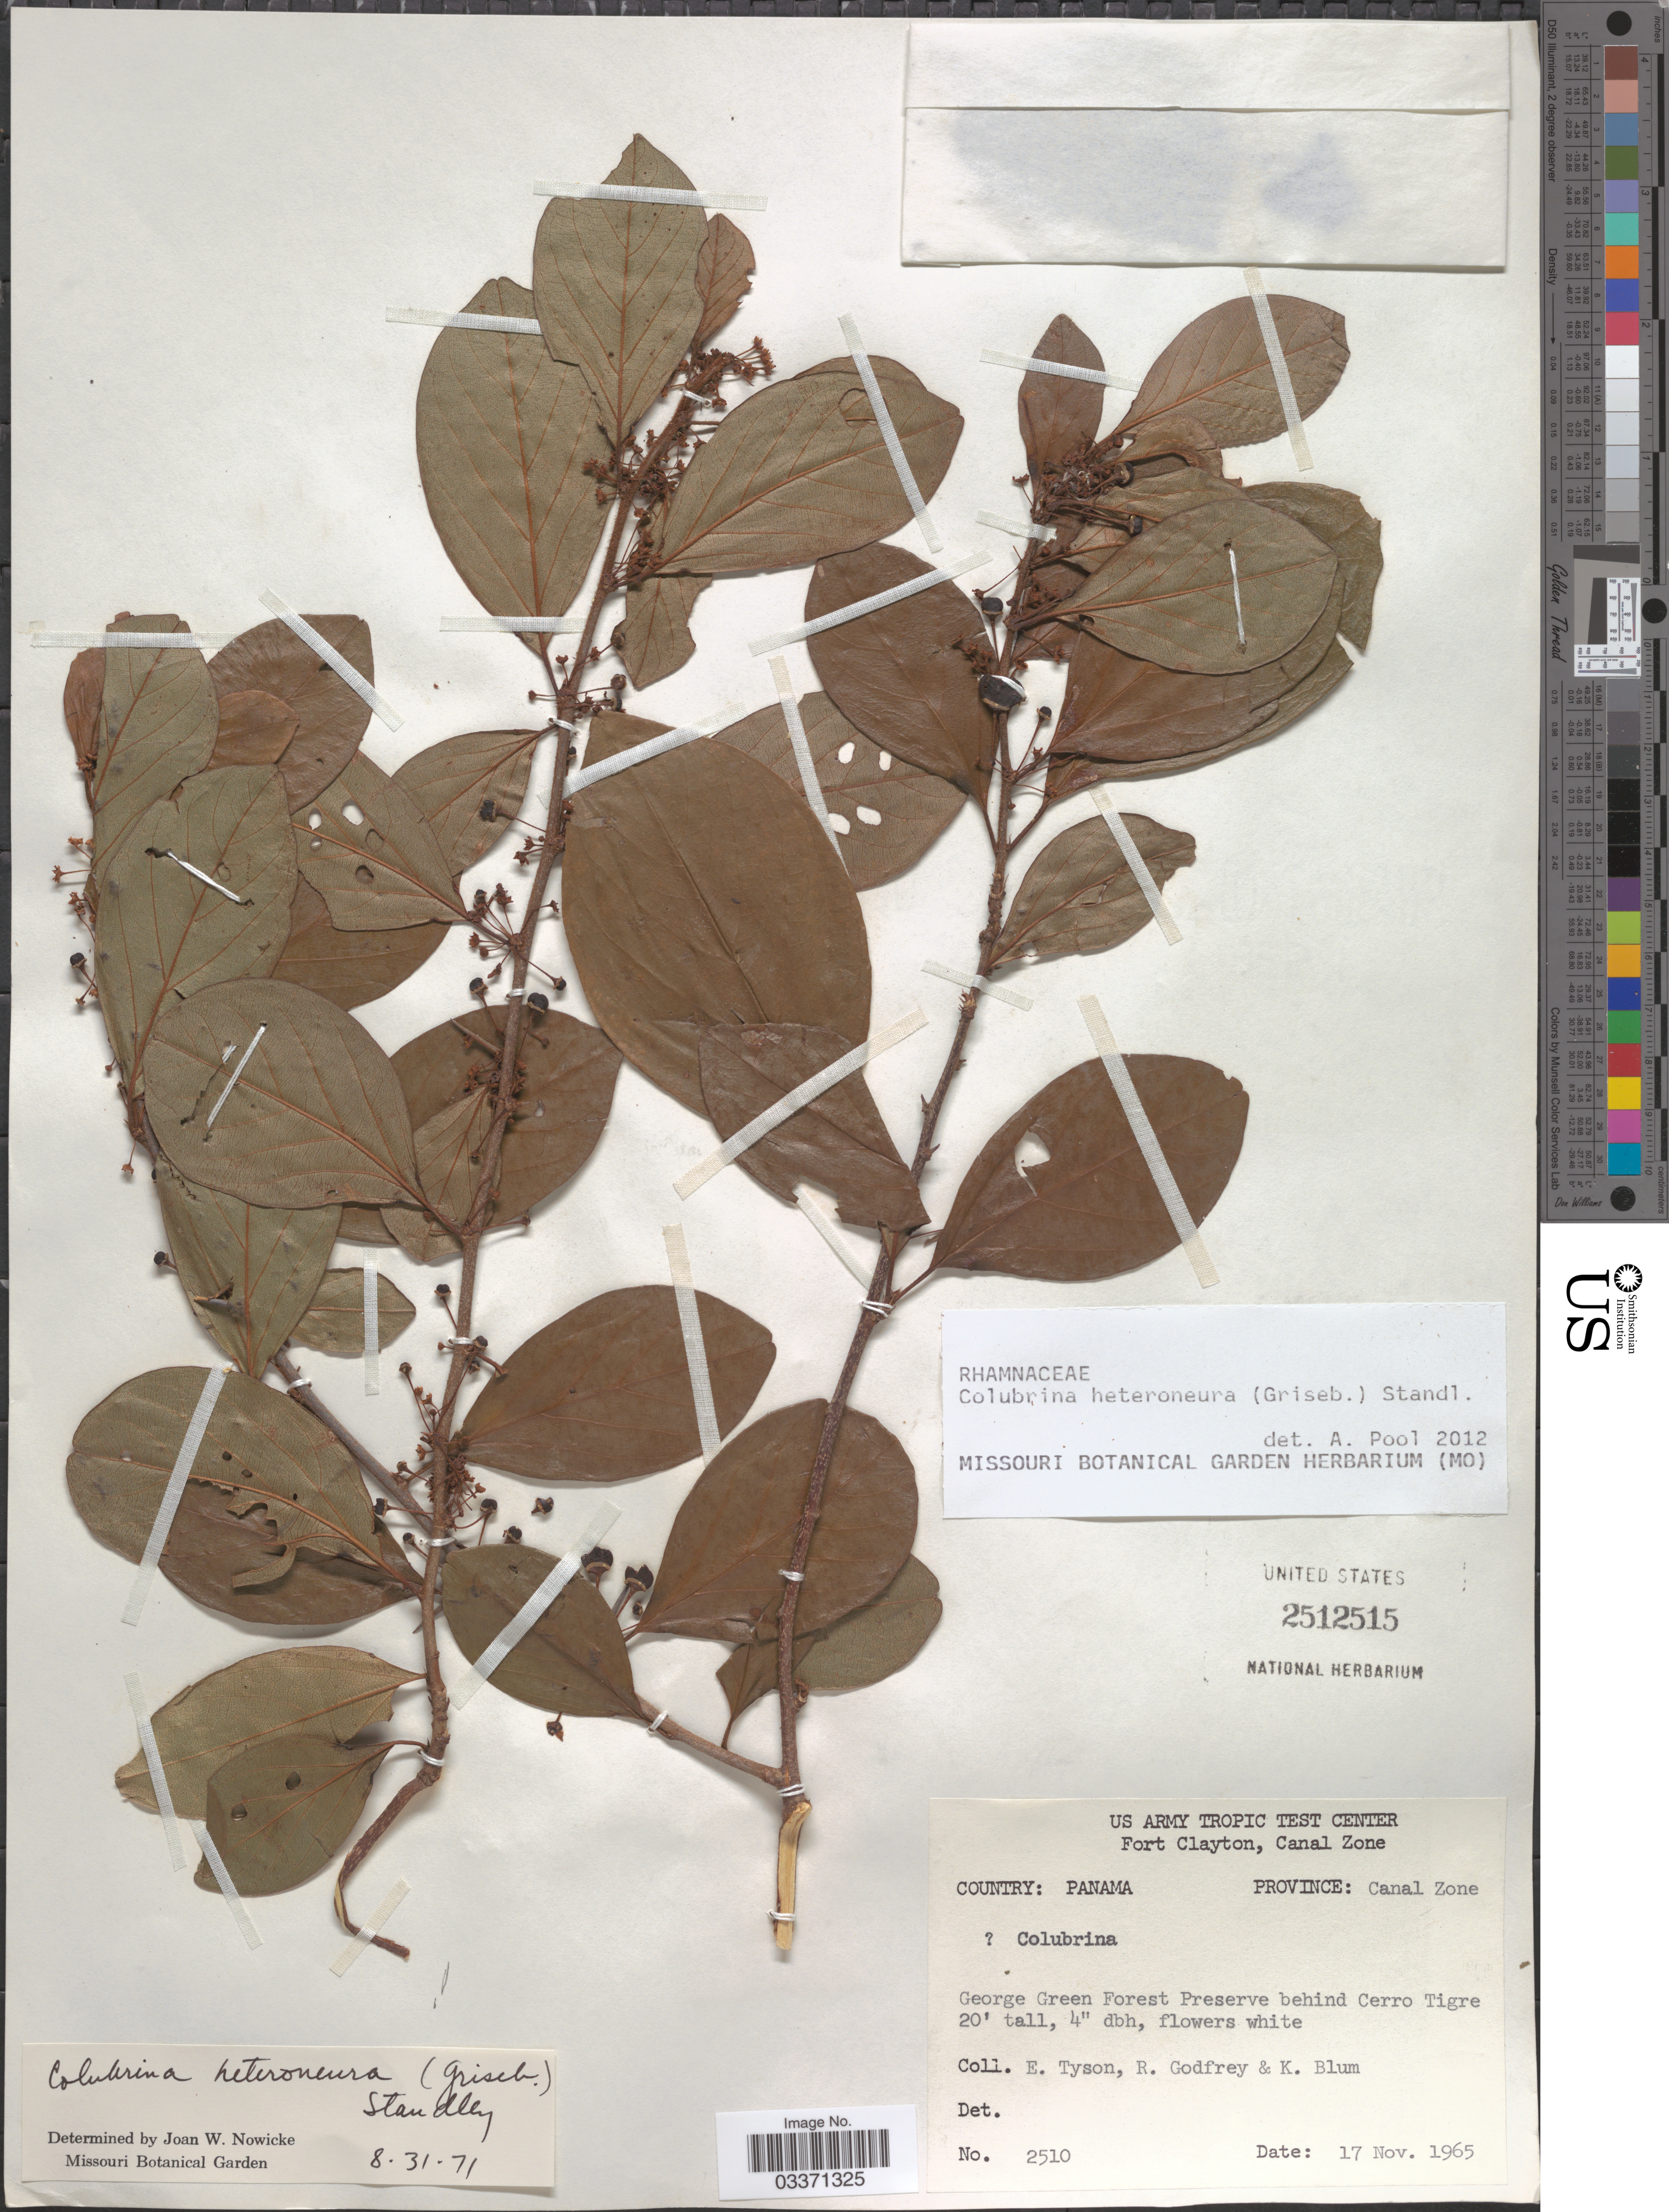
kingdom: Plantae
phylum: Tracheophyta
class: Magnoliopsida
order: Rosales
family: Rhamnaceae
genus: Colubrina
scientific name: Colubrina heteroneura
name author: (Griseb.) Standl.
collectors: E. Tyson, R. Godfrey & K. Blum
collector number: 2510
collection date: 1965-11-17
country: Panama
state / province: Colón / Panamá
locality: Province: Canal Zone. George Green Forest Preserve behind Cerro Tigre.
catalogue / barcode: US 2512515